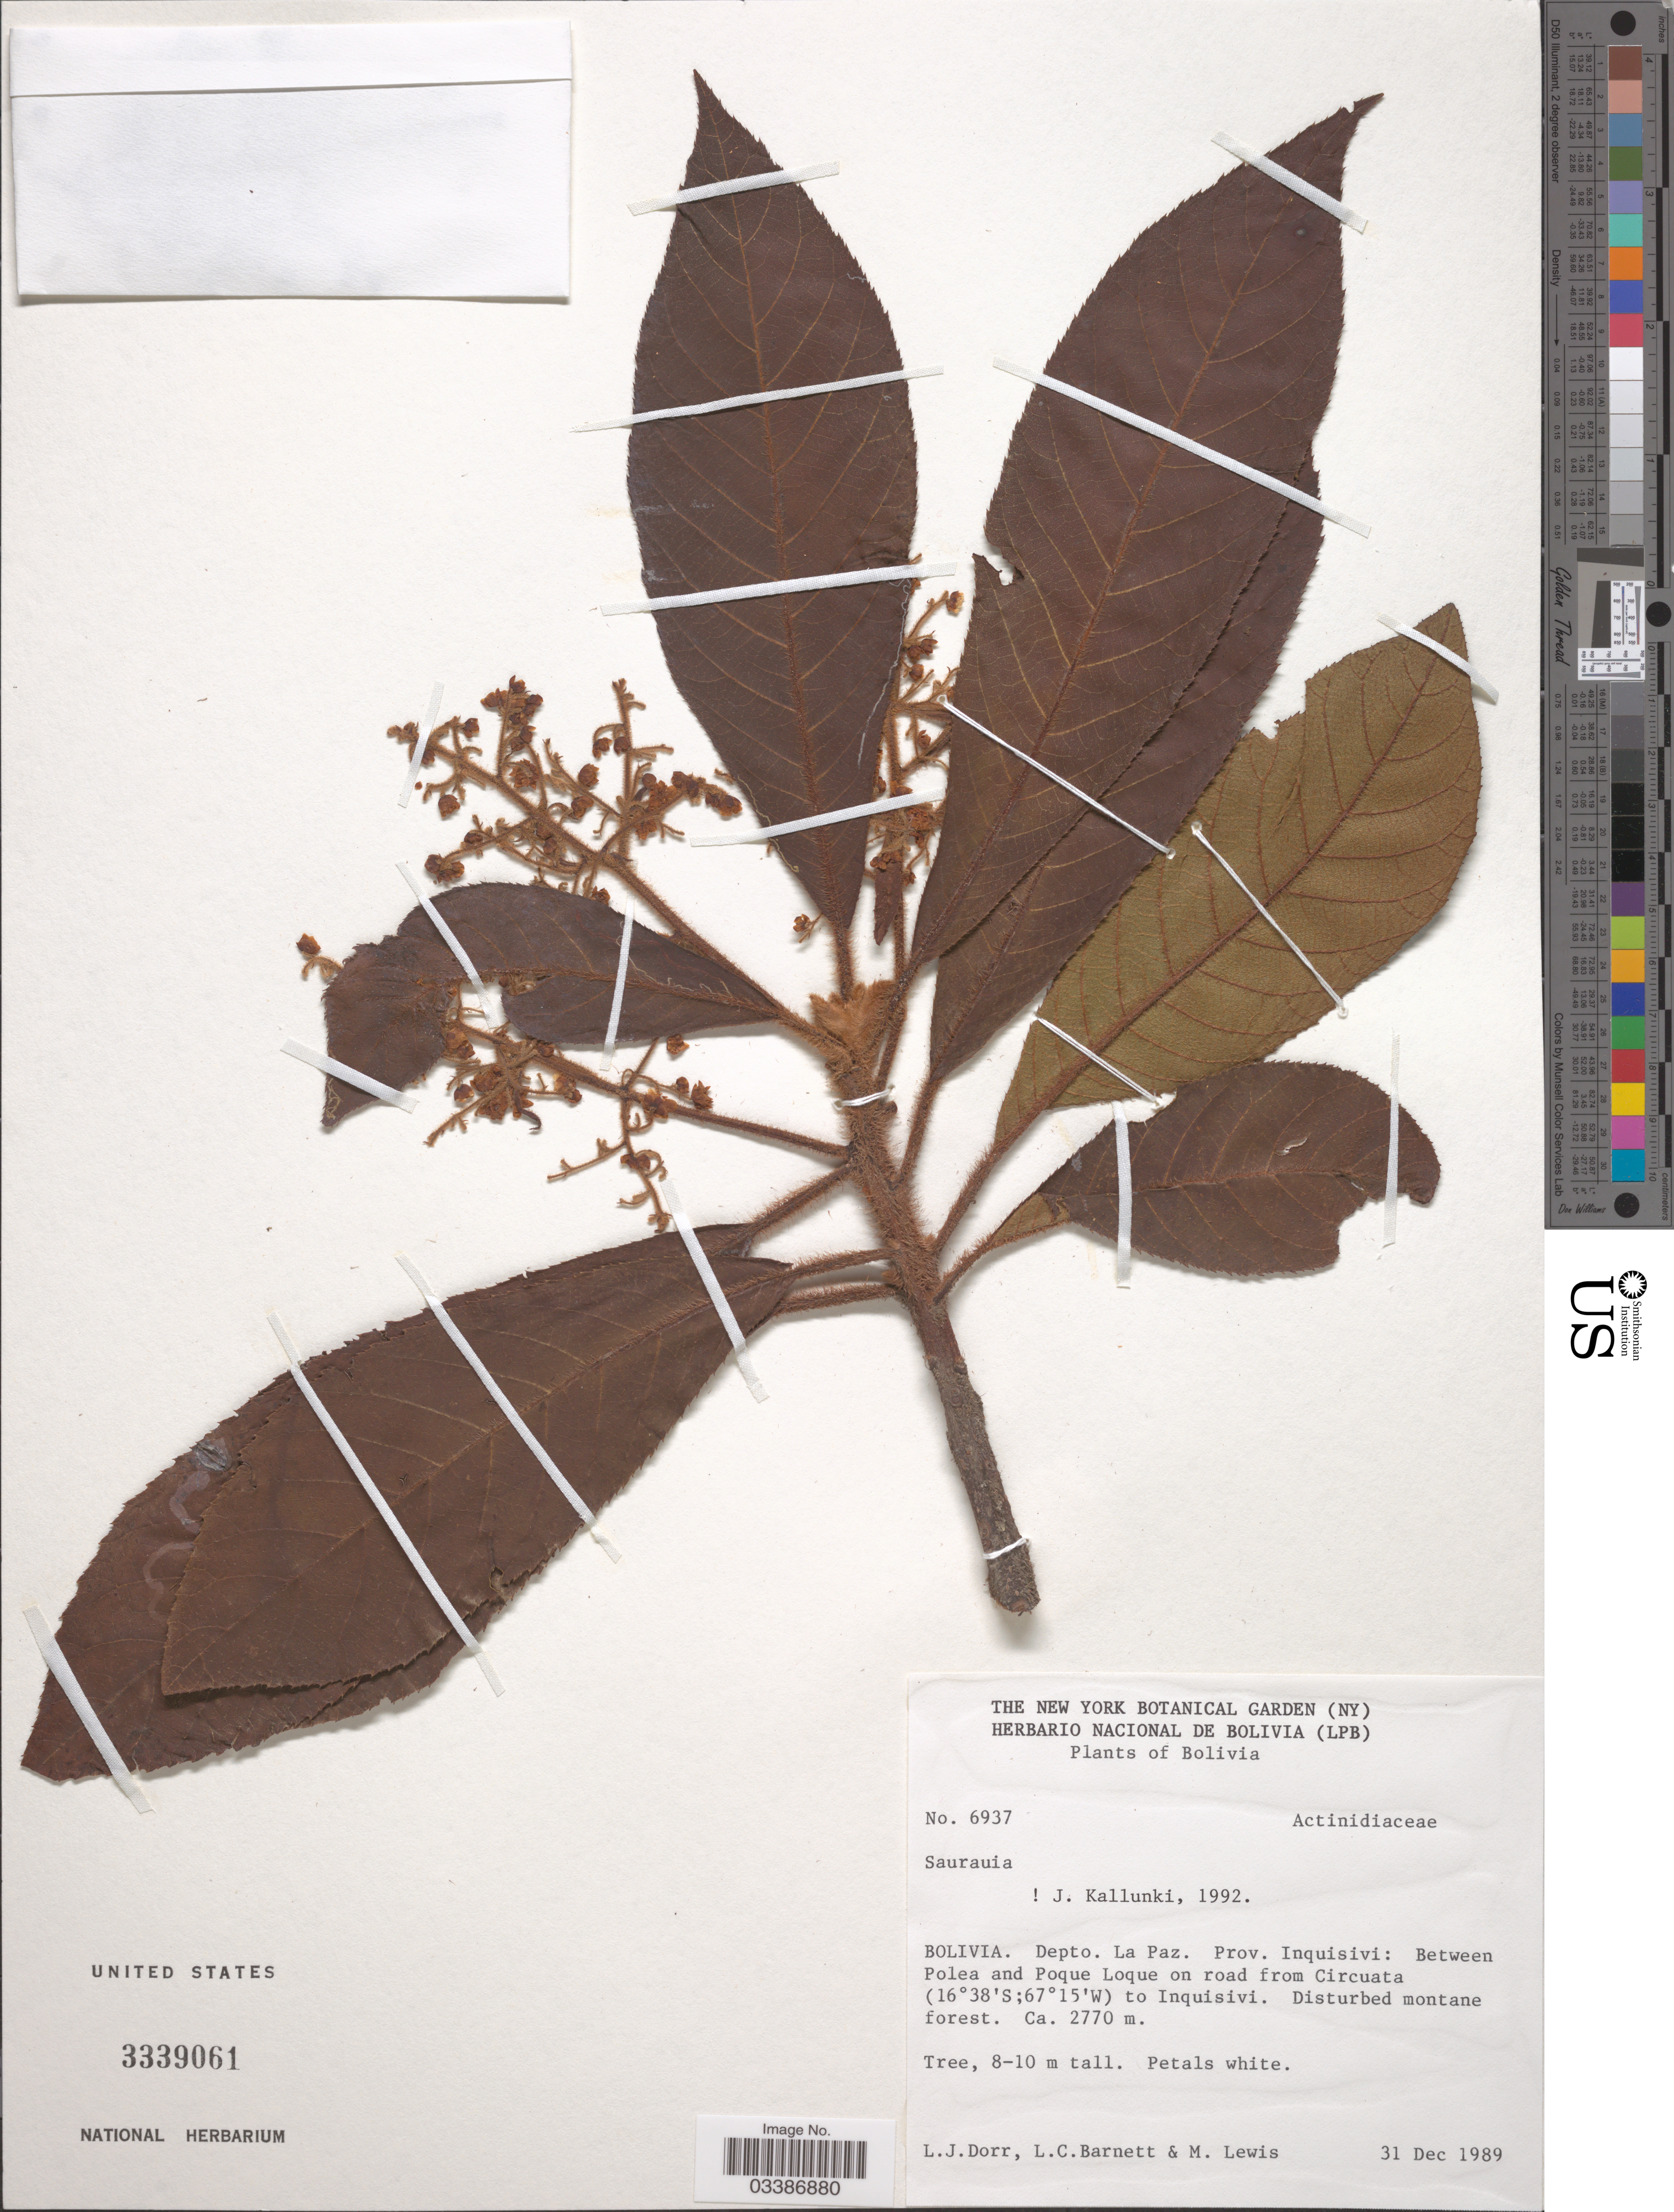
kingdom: Plantae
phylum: Tracheophyta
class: Magnoliopsida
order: Ericales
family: Actinidiaceae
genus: Saurauia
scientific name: Saurauia sp.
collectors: L. J. Dorr, L. C. Barnett & M. Lewis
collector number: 6937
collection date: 1989-12-31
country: Bolivia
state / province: La Paz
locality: Depto. La Paz. Prov. Inquisivi: Between Polea and Poque Loque on road from Circuata to Inquisivi.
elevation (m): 2770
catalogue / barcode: US 3339061